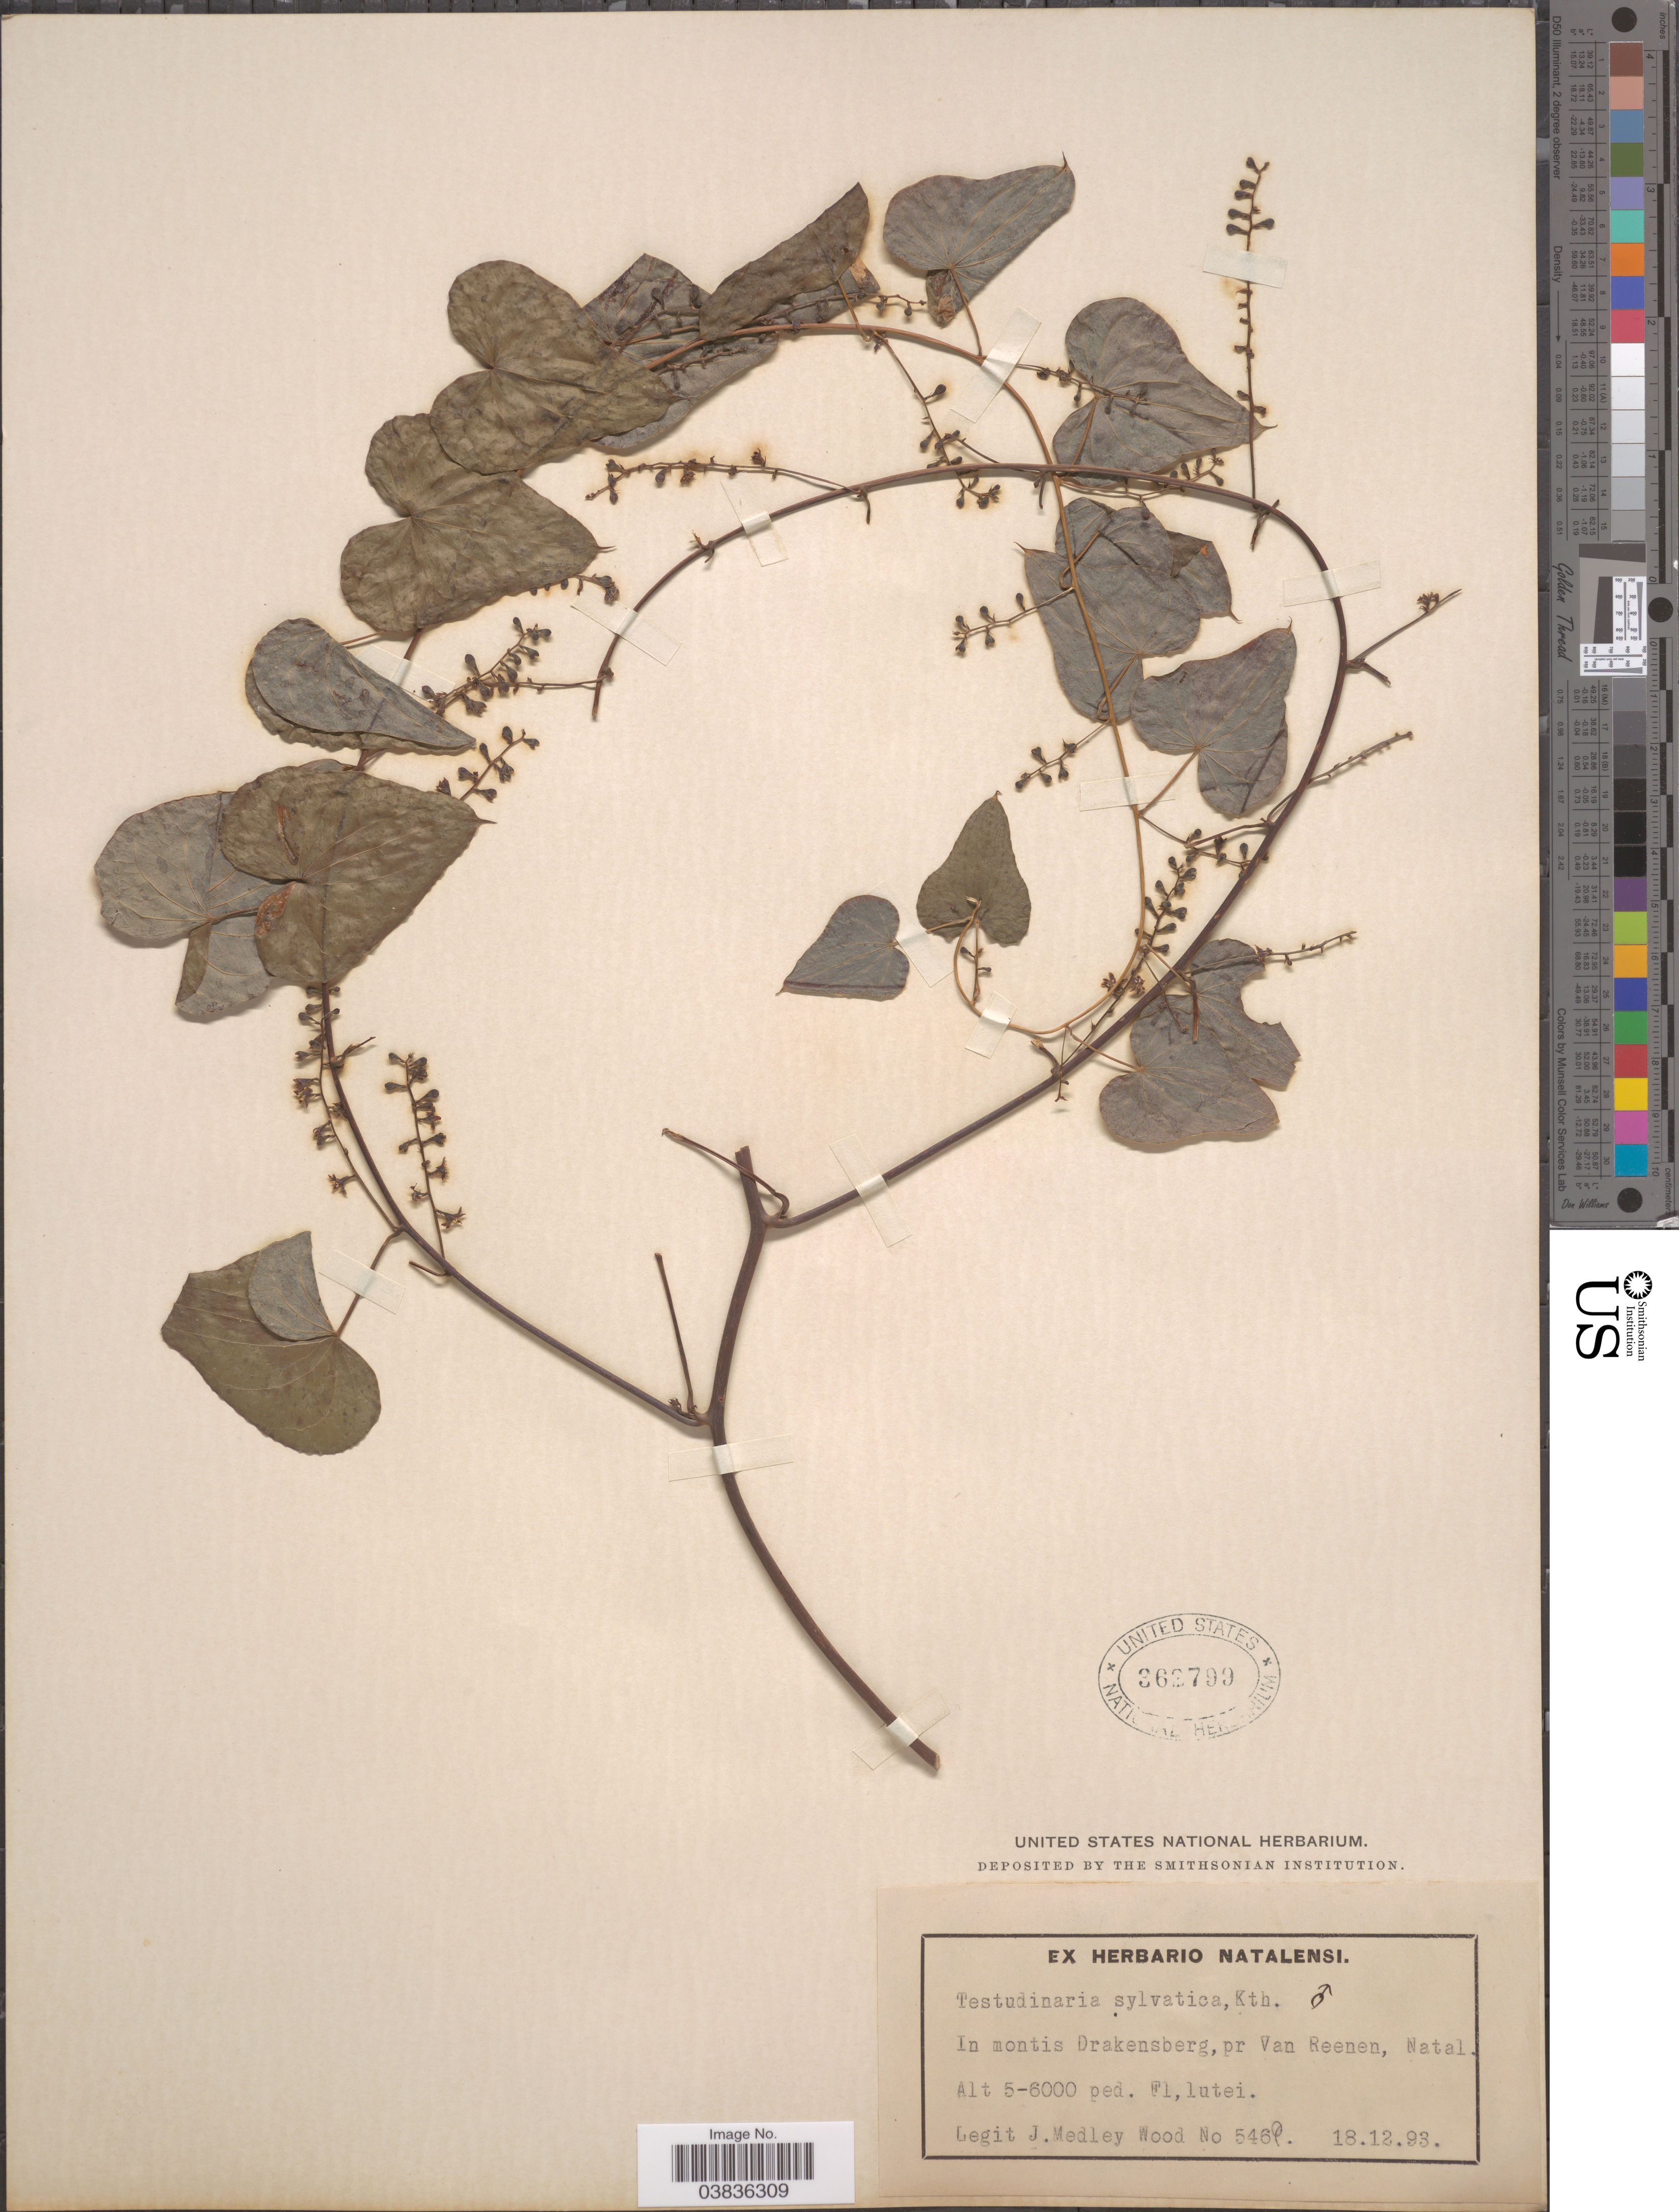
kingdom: Plantae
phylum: Tracheophyta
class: Liliopsida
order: Dioscoreales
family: Dioscoreaceae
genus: Dioscorea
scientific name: Dioscorea sylvatica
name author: Eckl.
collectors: J. Medley Wood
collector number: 546P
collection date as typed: Transcribed d/m/y: 18/12/93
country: South Africa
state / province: KwaZulu-Natal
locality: In montis Drakensberg, pr Van Reenen.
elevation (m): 1524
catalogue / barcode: US 362799